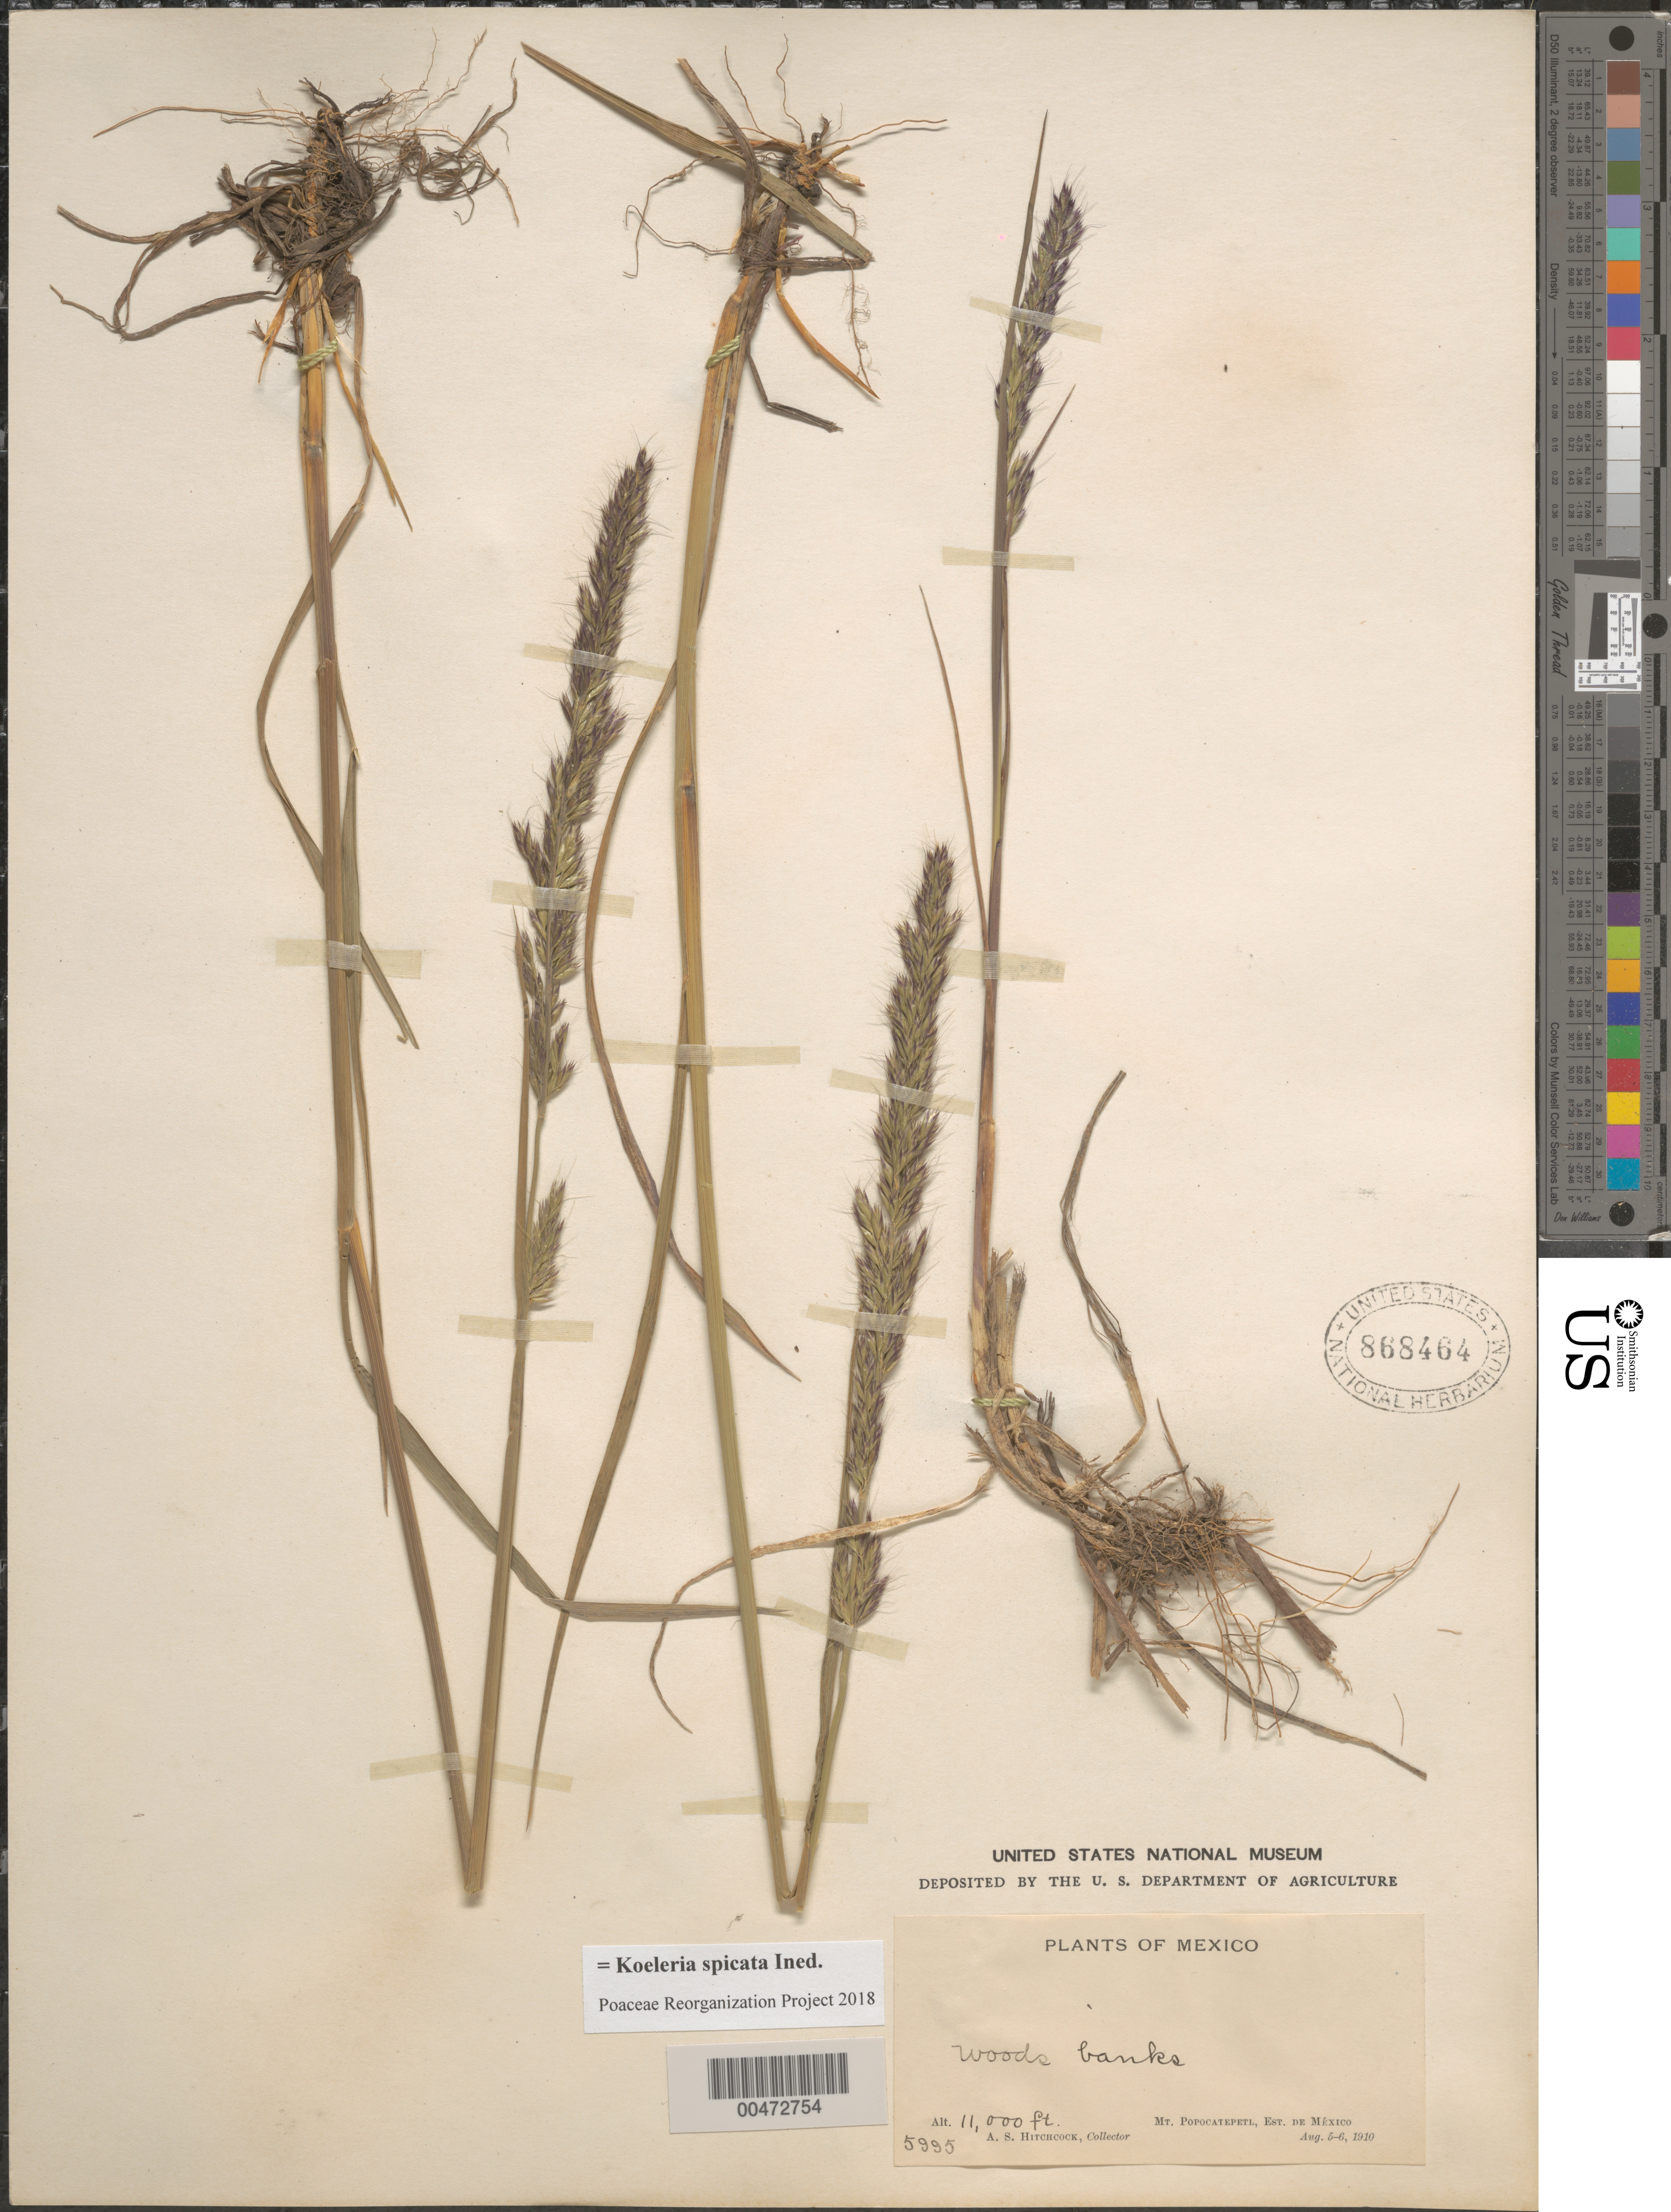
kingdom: Plantae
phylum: Tracheophyta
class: Liliopsida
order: Poales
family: Poaceae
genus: Koeleria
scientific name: Koeleria spicata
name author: (L.) Barberá et al.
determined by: Poaceae Reorganization Project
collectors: A. S. Hitchcock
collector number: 5995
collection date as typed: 5 Aug 1910 to 6 Aug 1910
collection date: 1910-08-05/1910-08-06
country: Mexico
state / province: México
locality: Mt. Popocatepetl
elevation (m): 3353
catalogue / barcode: US 868464